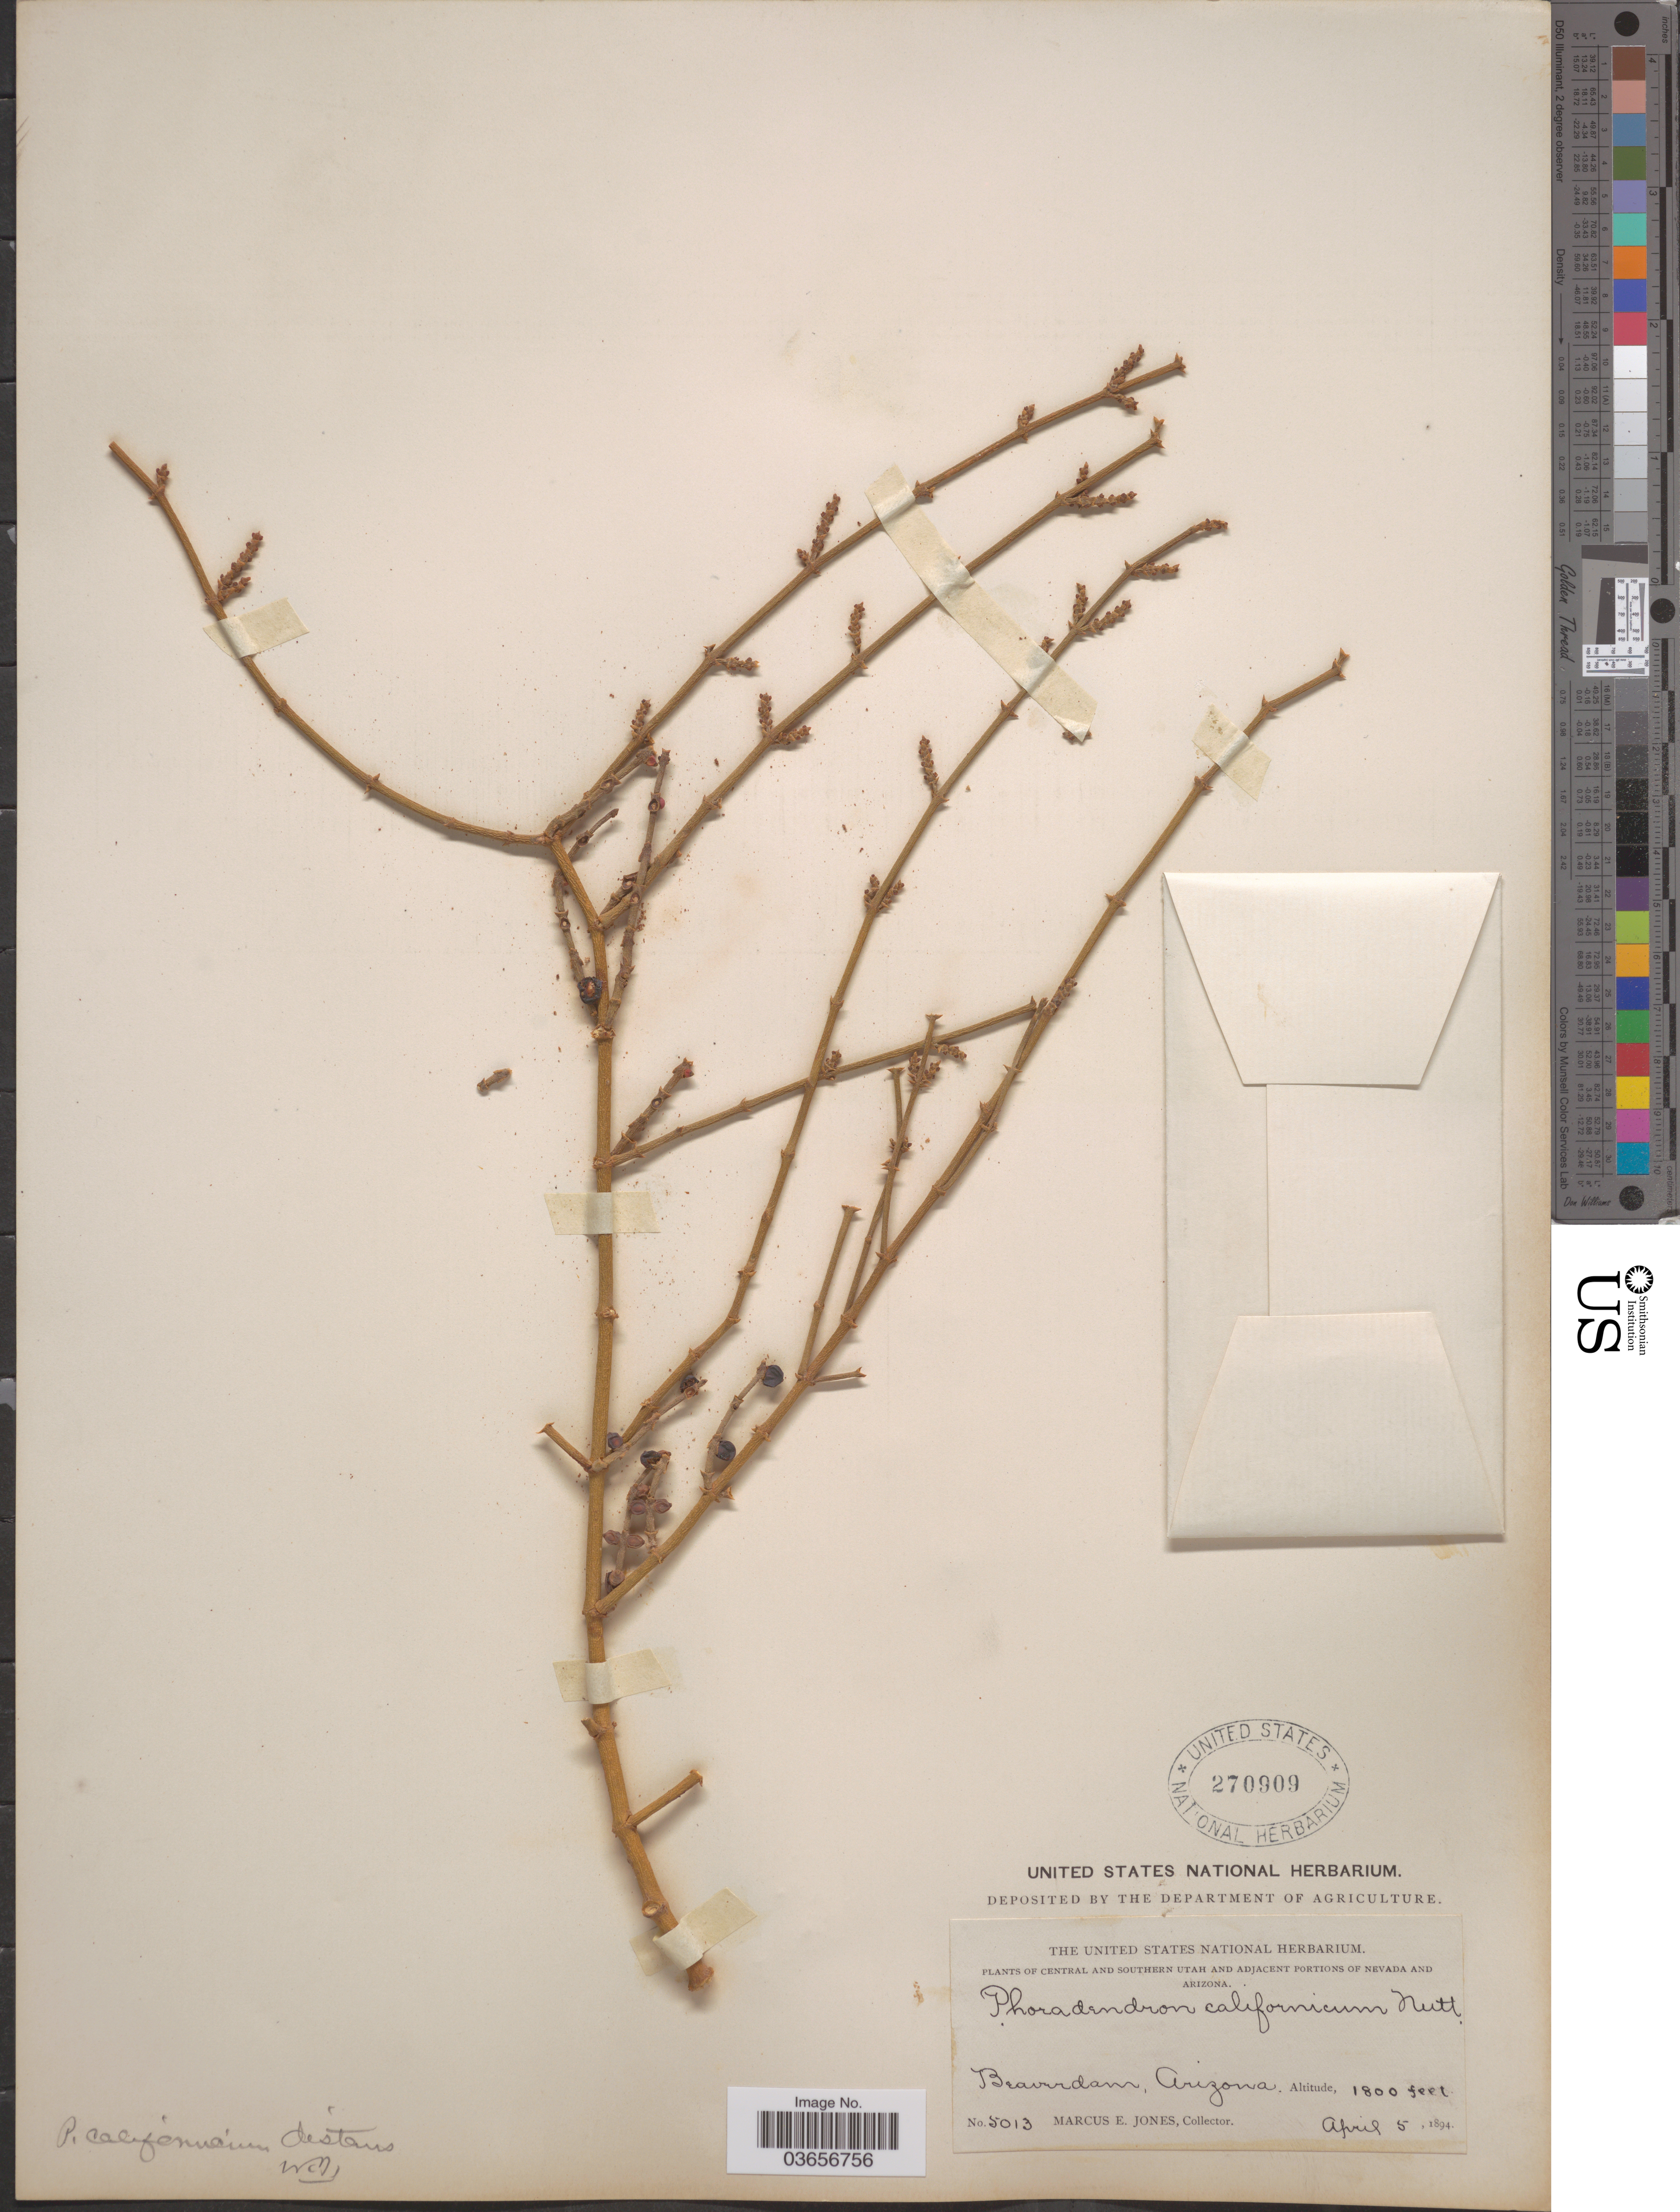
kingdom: Plantae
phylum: Tracheophyta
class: Magnoliopsida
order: Santalales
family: Viscaceae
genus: Phoradendron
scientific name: Phoradendron californicum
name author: Nutt.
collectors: M. E. Jones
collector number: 5013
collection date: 1894-04-05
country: United States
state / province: Arizona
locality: Beaverdam.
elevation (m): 549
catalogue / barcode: US 270909